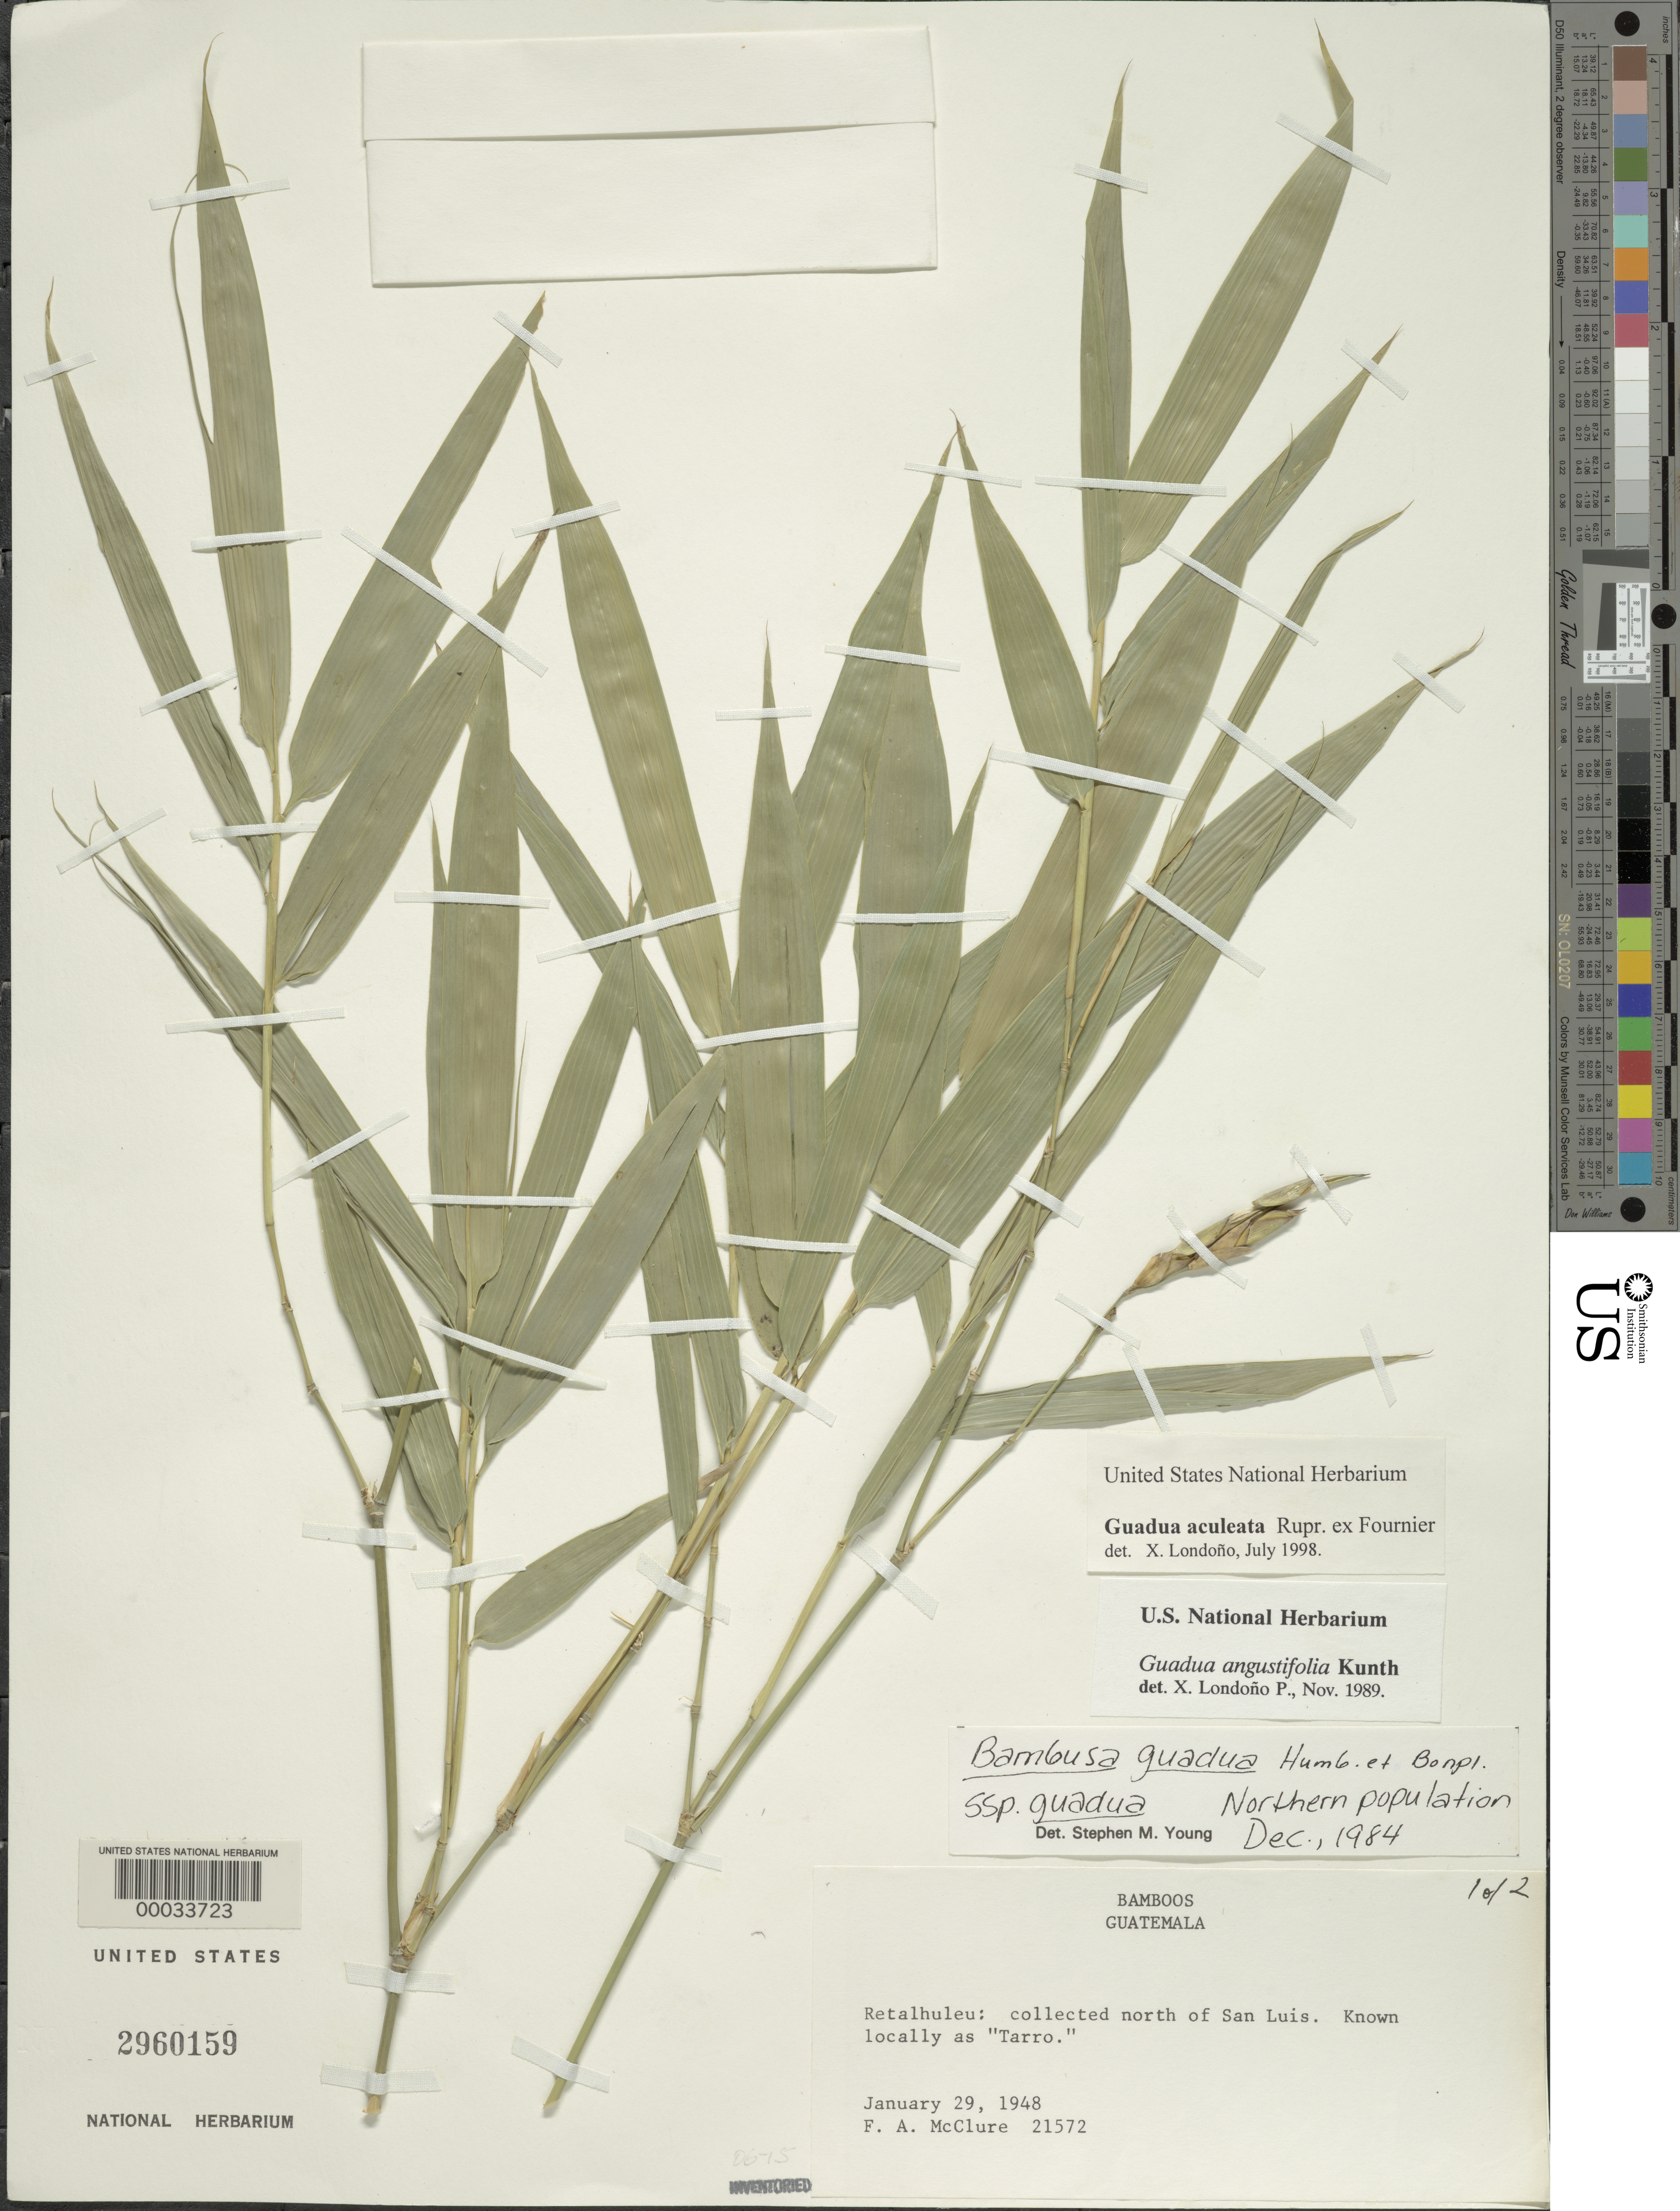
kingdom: Plantae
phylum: Tracheophyta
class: Liliopsida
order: Poales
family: Poaceae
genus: Guadua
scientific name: Guadua aculeata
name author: Rupr. ex E. Fourn.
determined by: Londoño, X., (TULV), Jardin Botanico "Juan Maria Cespedes"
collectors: F. A. McClure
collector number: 21572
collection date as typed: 29 Jan 1948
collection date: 1948-01-29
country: Guatemala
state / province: Retalhuleu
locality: San Luis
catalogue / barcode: US 2960159